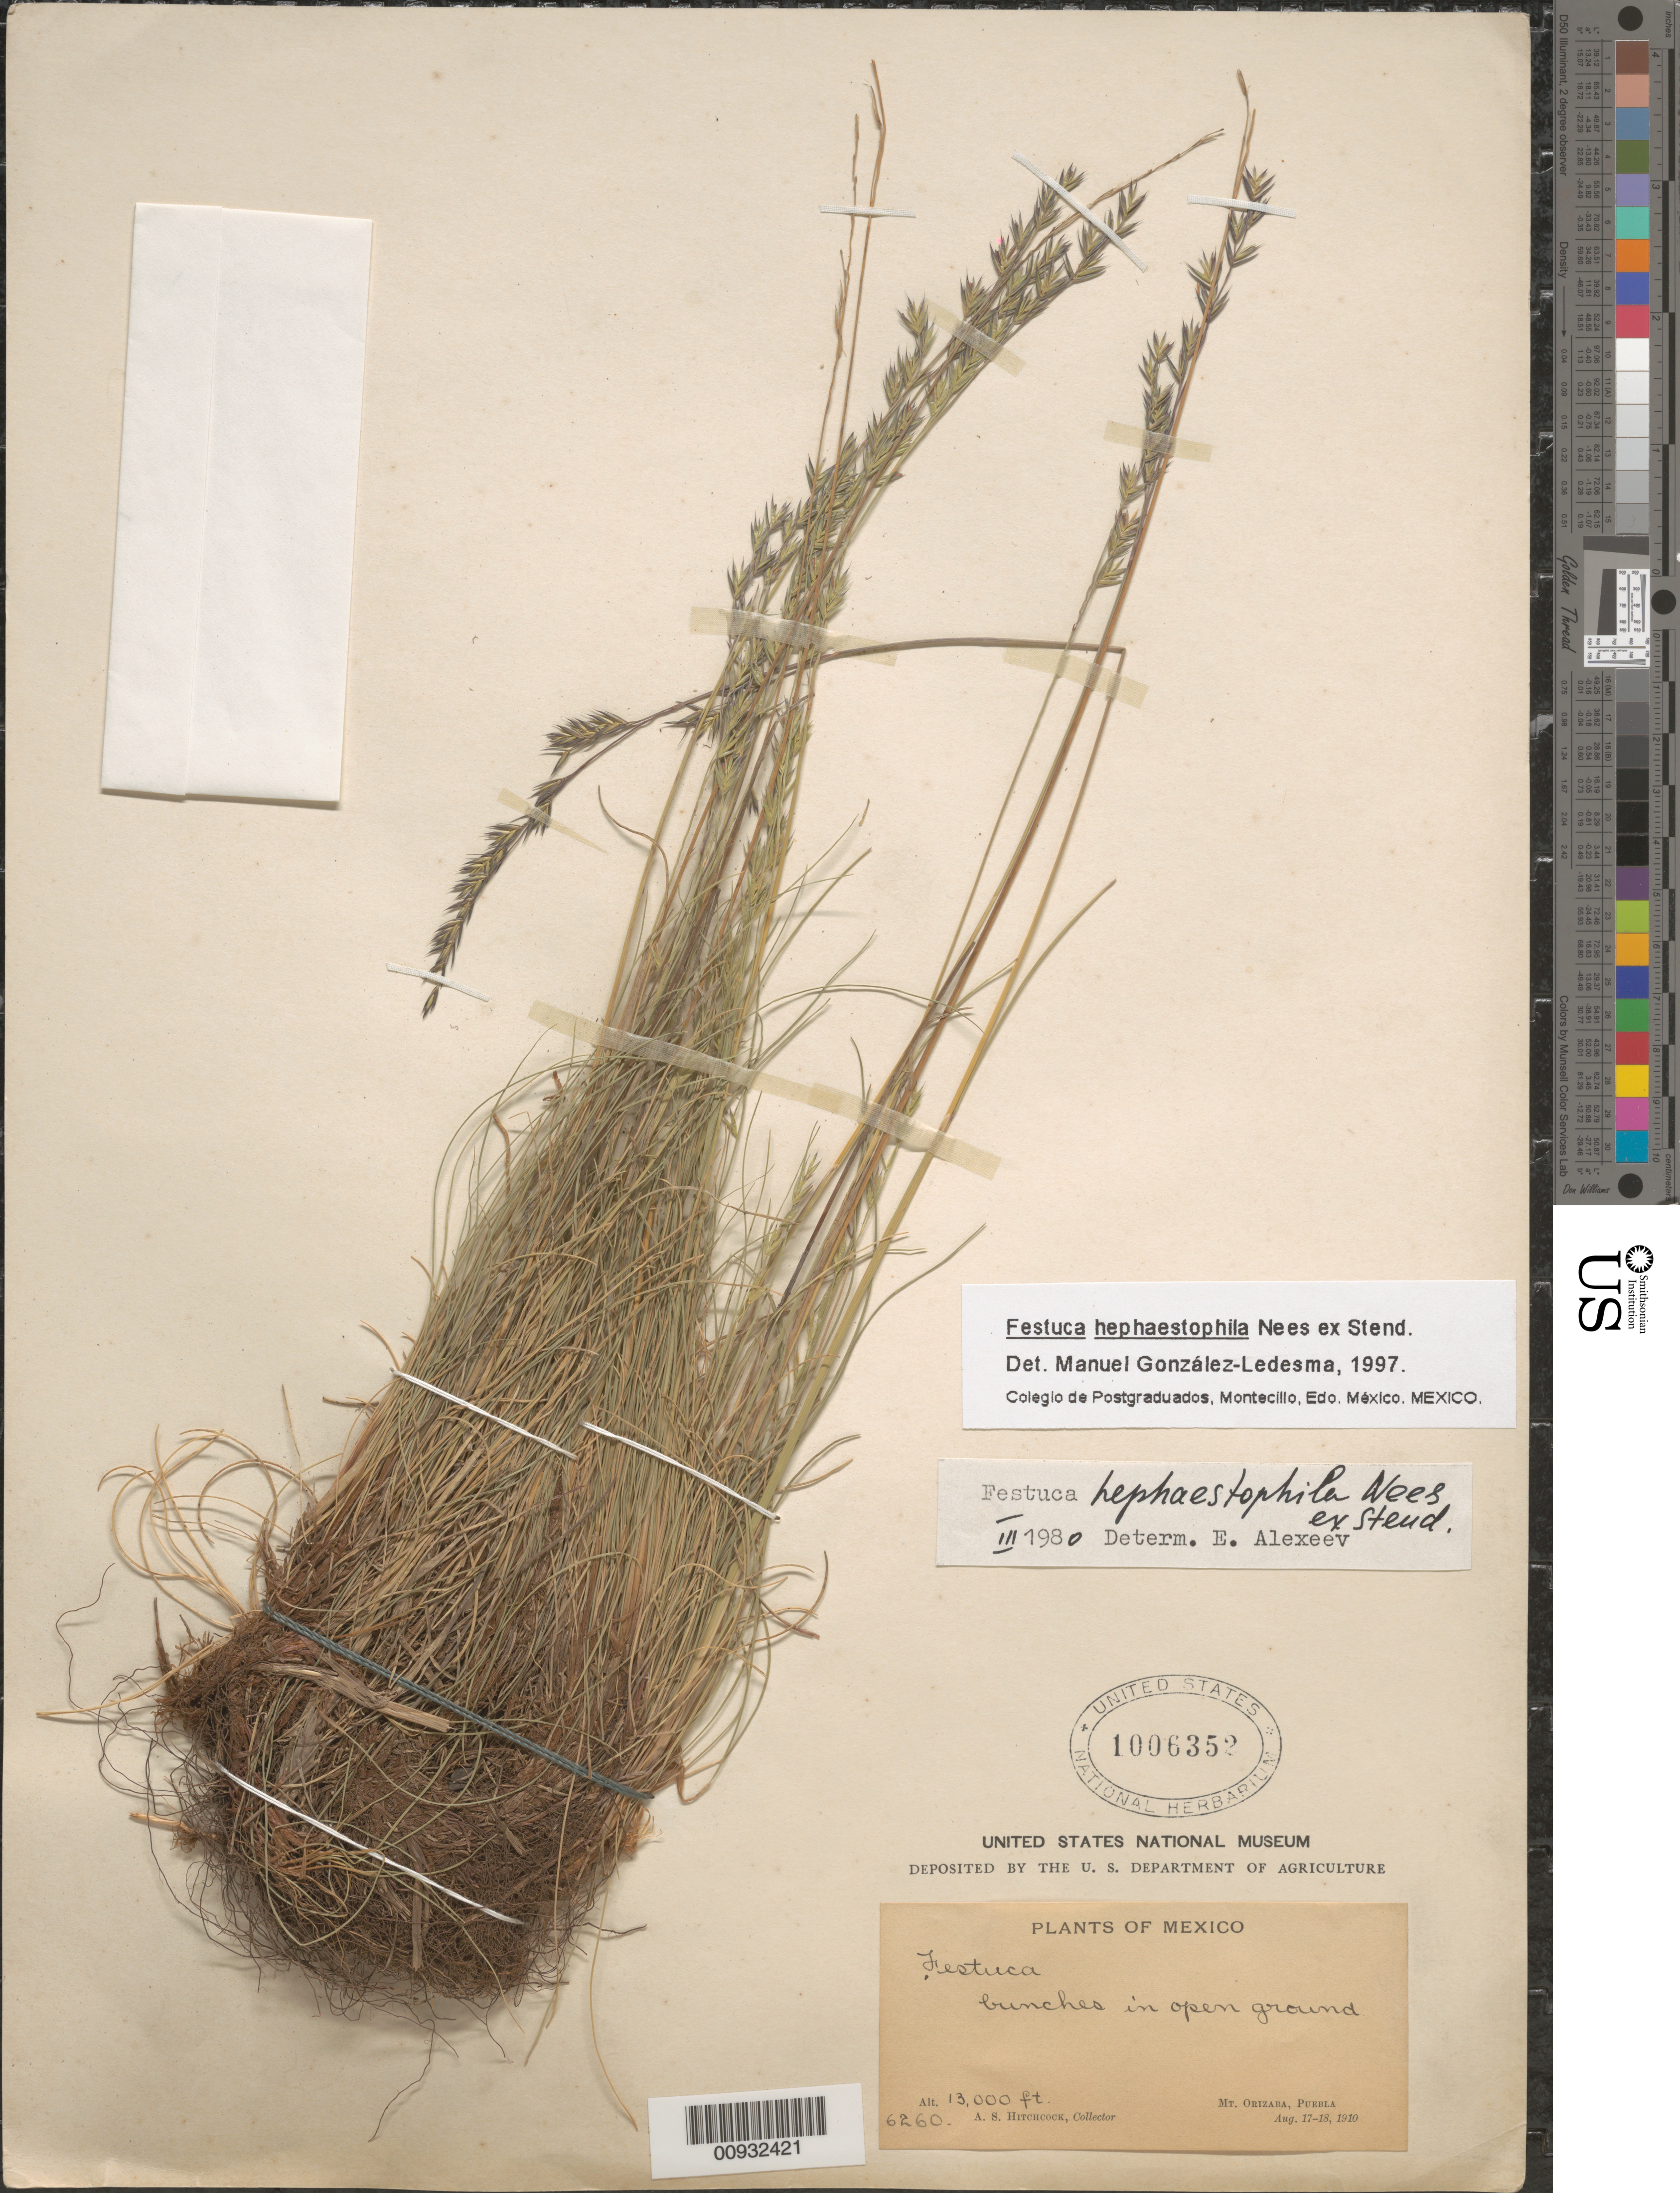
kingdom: Plantae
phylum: Tracheophyta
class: Liliopsida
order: Poales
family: Poaceae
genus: Festuca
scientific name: Festuca hephaestophila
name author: Nees ex Steud.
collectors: A. S. Hitchcock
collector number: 6260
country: Mexico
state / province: Puebla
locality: Mt. Orizaba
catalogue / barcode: US 1006352